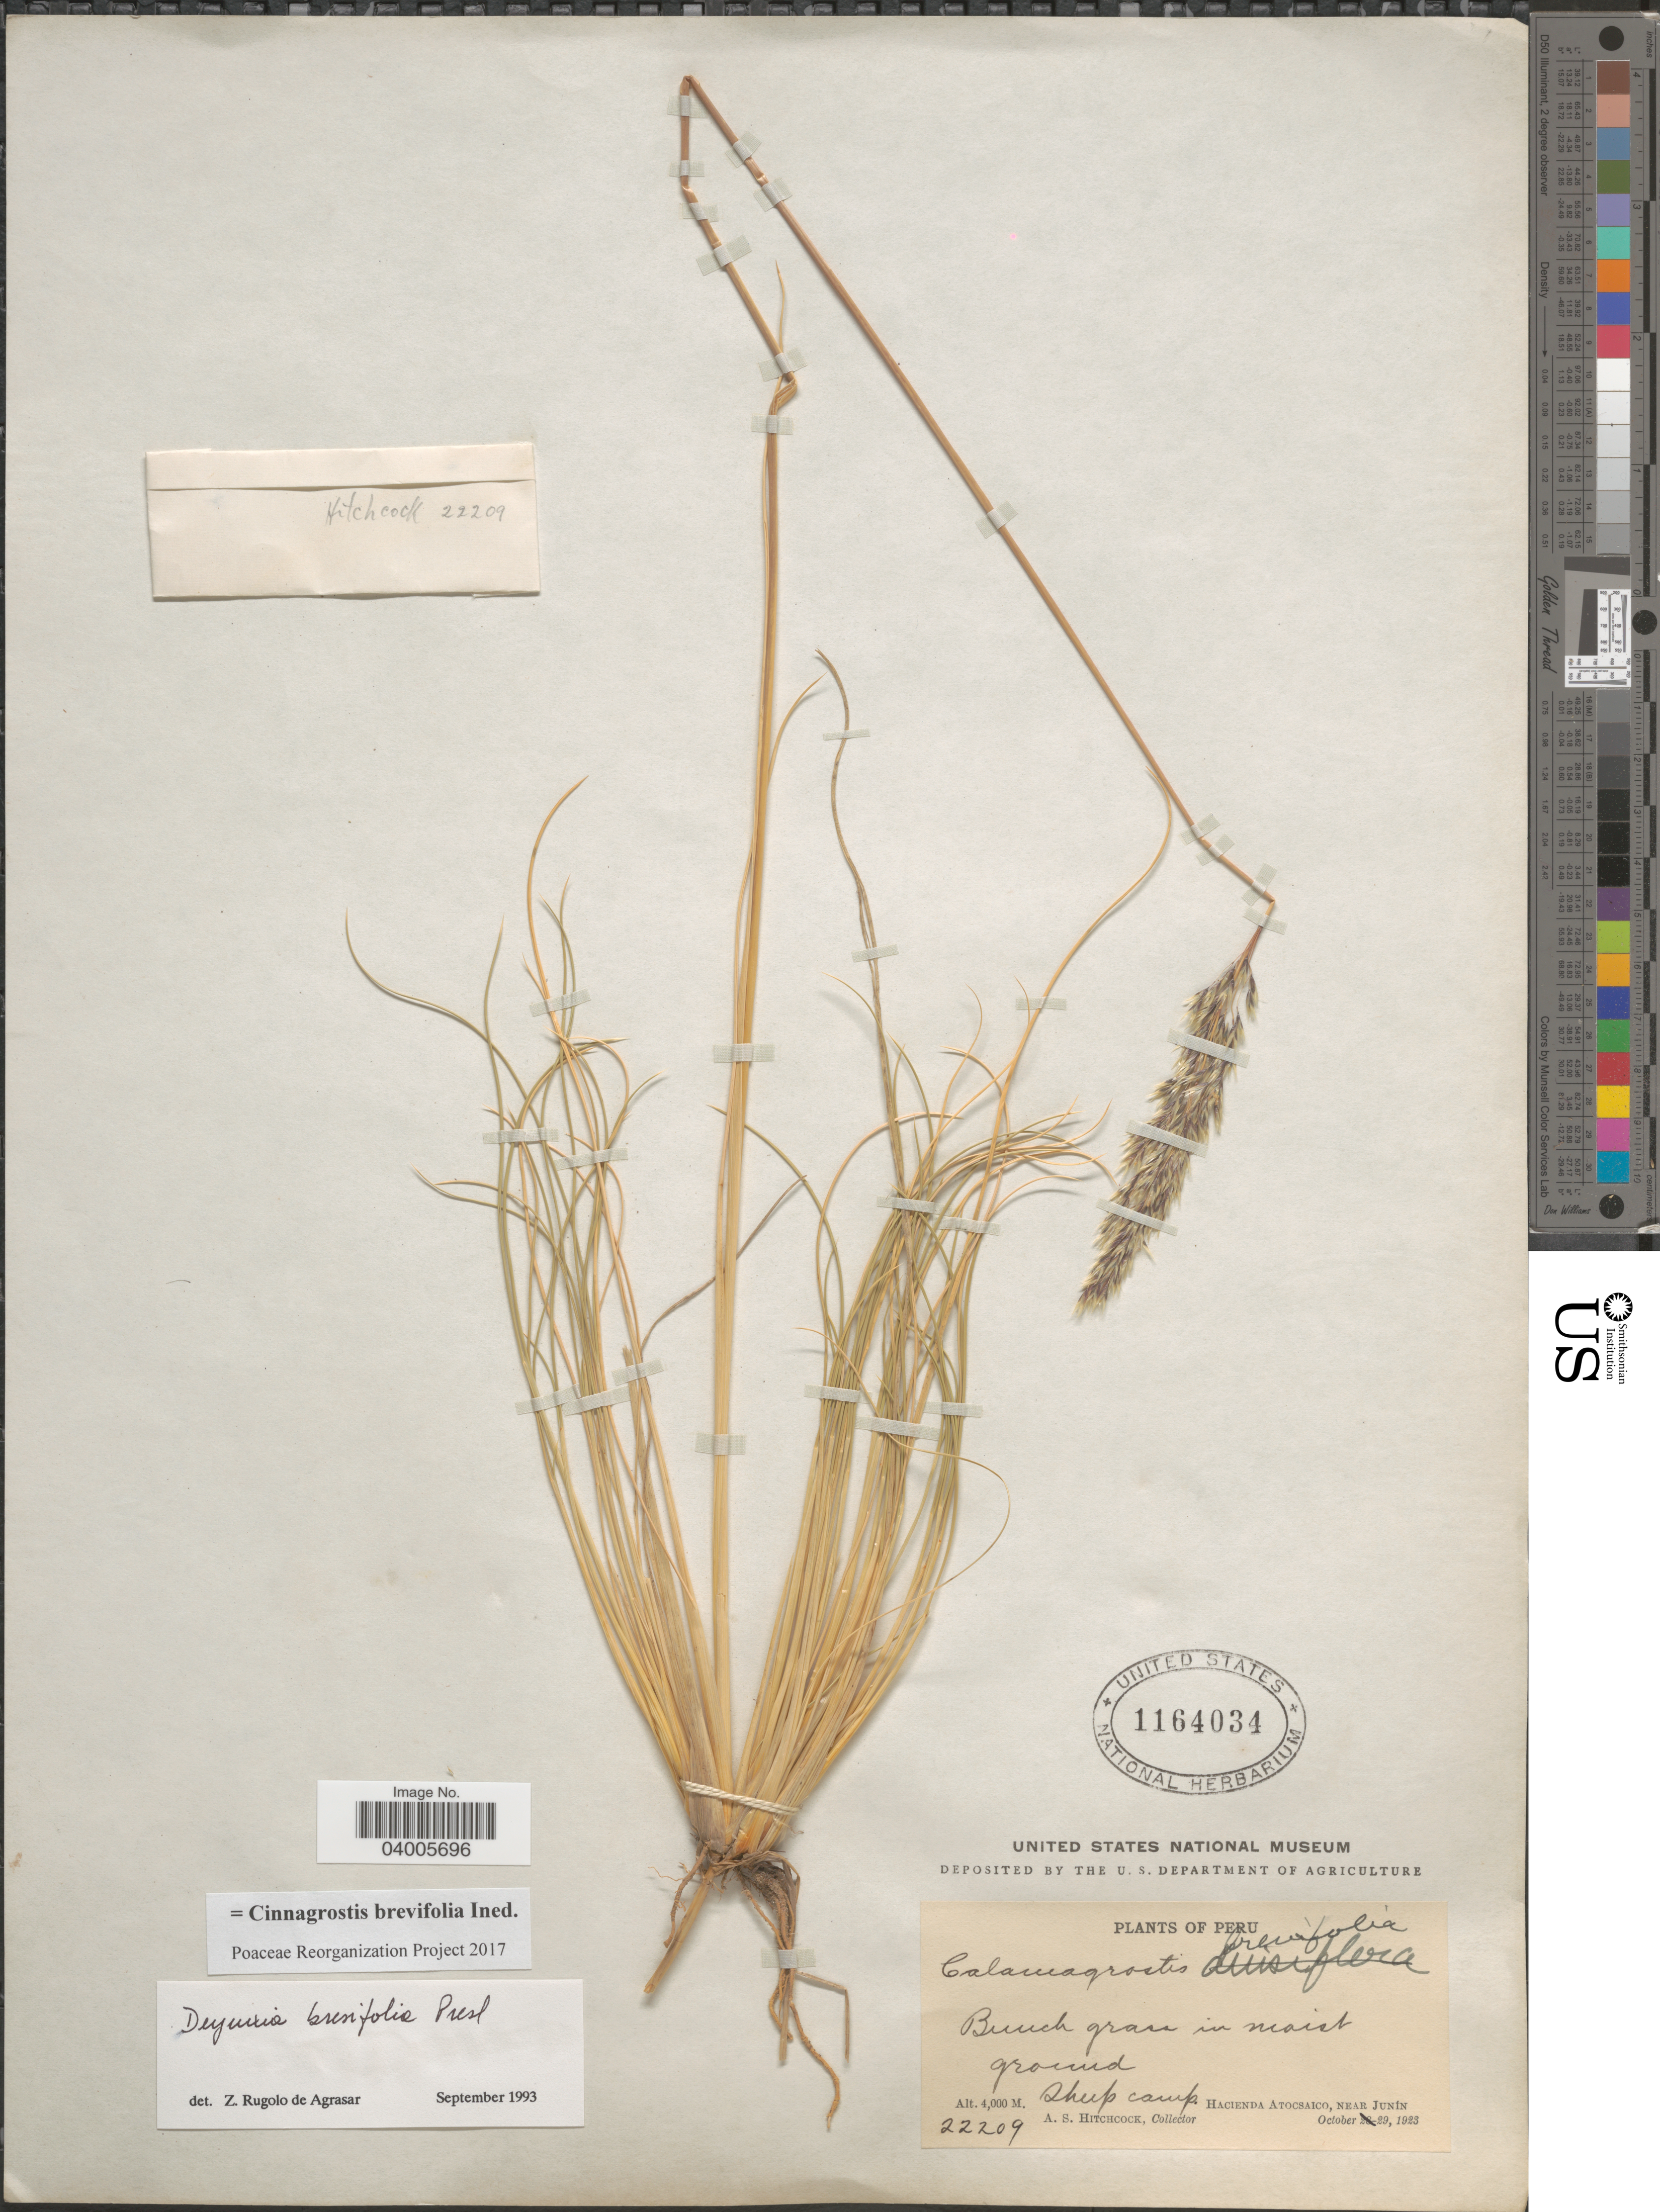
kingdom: Plantae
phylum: Tracheophyta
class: Liliopsida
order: Poales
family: Poaceae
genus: Cinnagrostis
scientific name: Cinnagrostis brevifolia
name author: (J. Presl) P.M. Peterson et al.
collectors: A. S. Hitchcock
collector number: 22209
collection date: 1923-10-29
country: Peru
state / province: Junín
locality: Bunch grass in moist ground. Sheep camp. Hacienda Atocsaico, near Junin.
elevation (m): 4000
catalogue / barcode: US 1164034